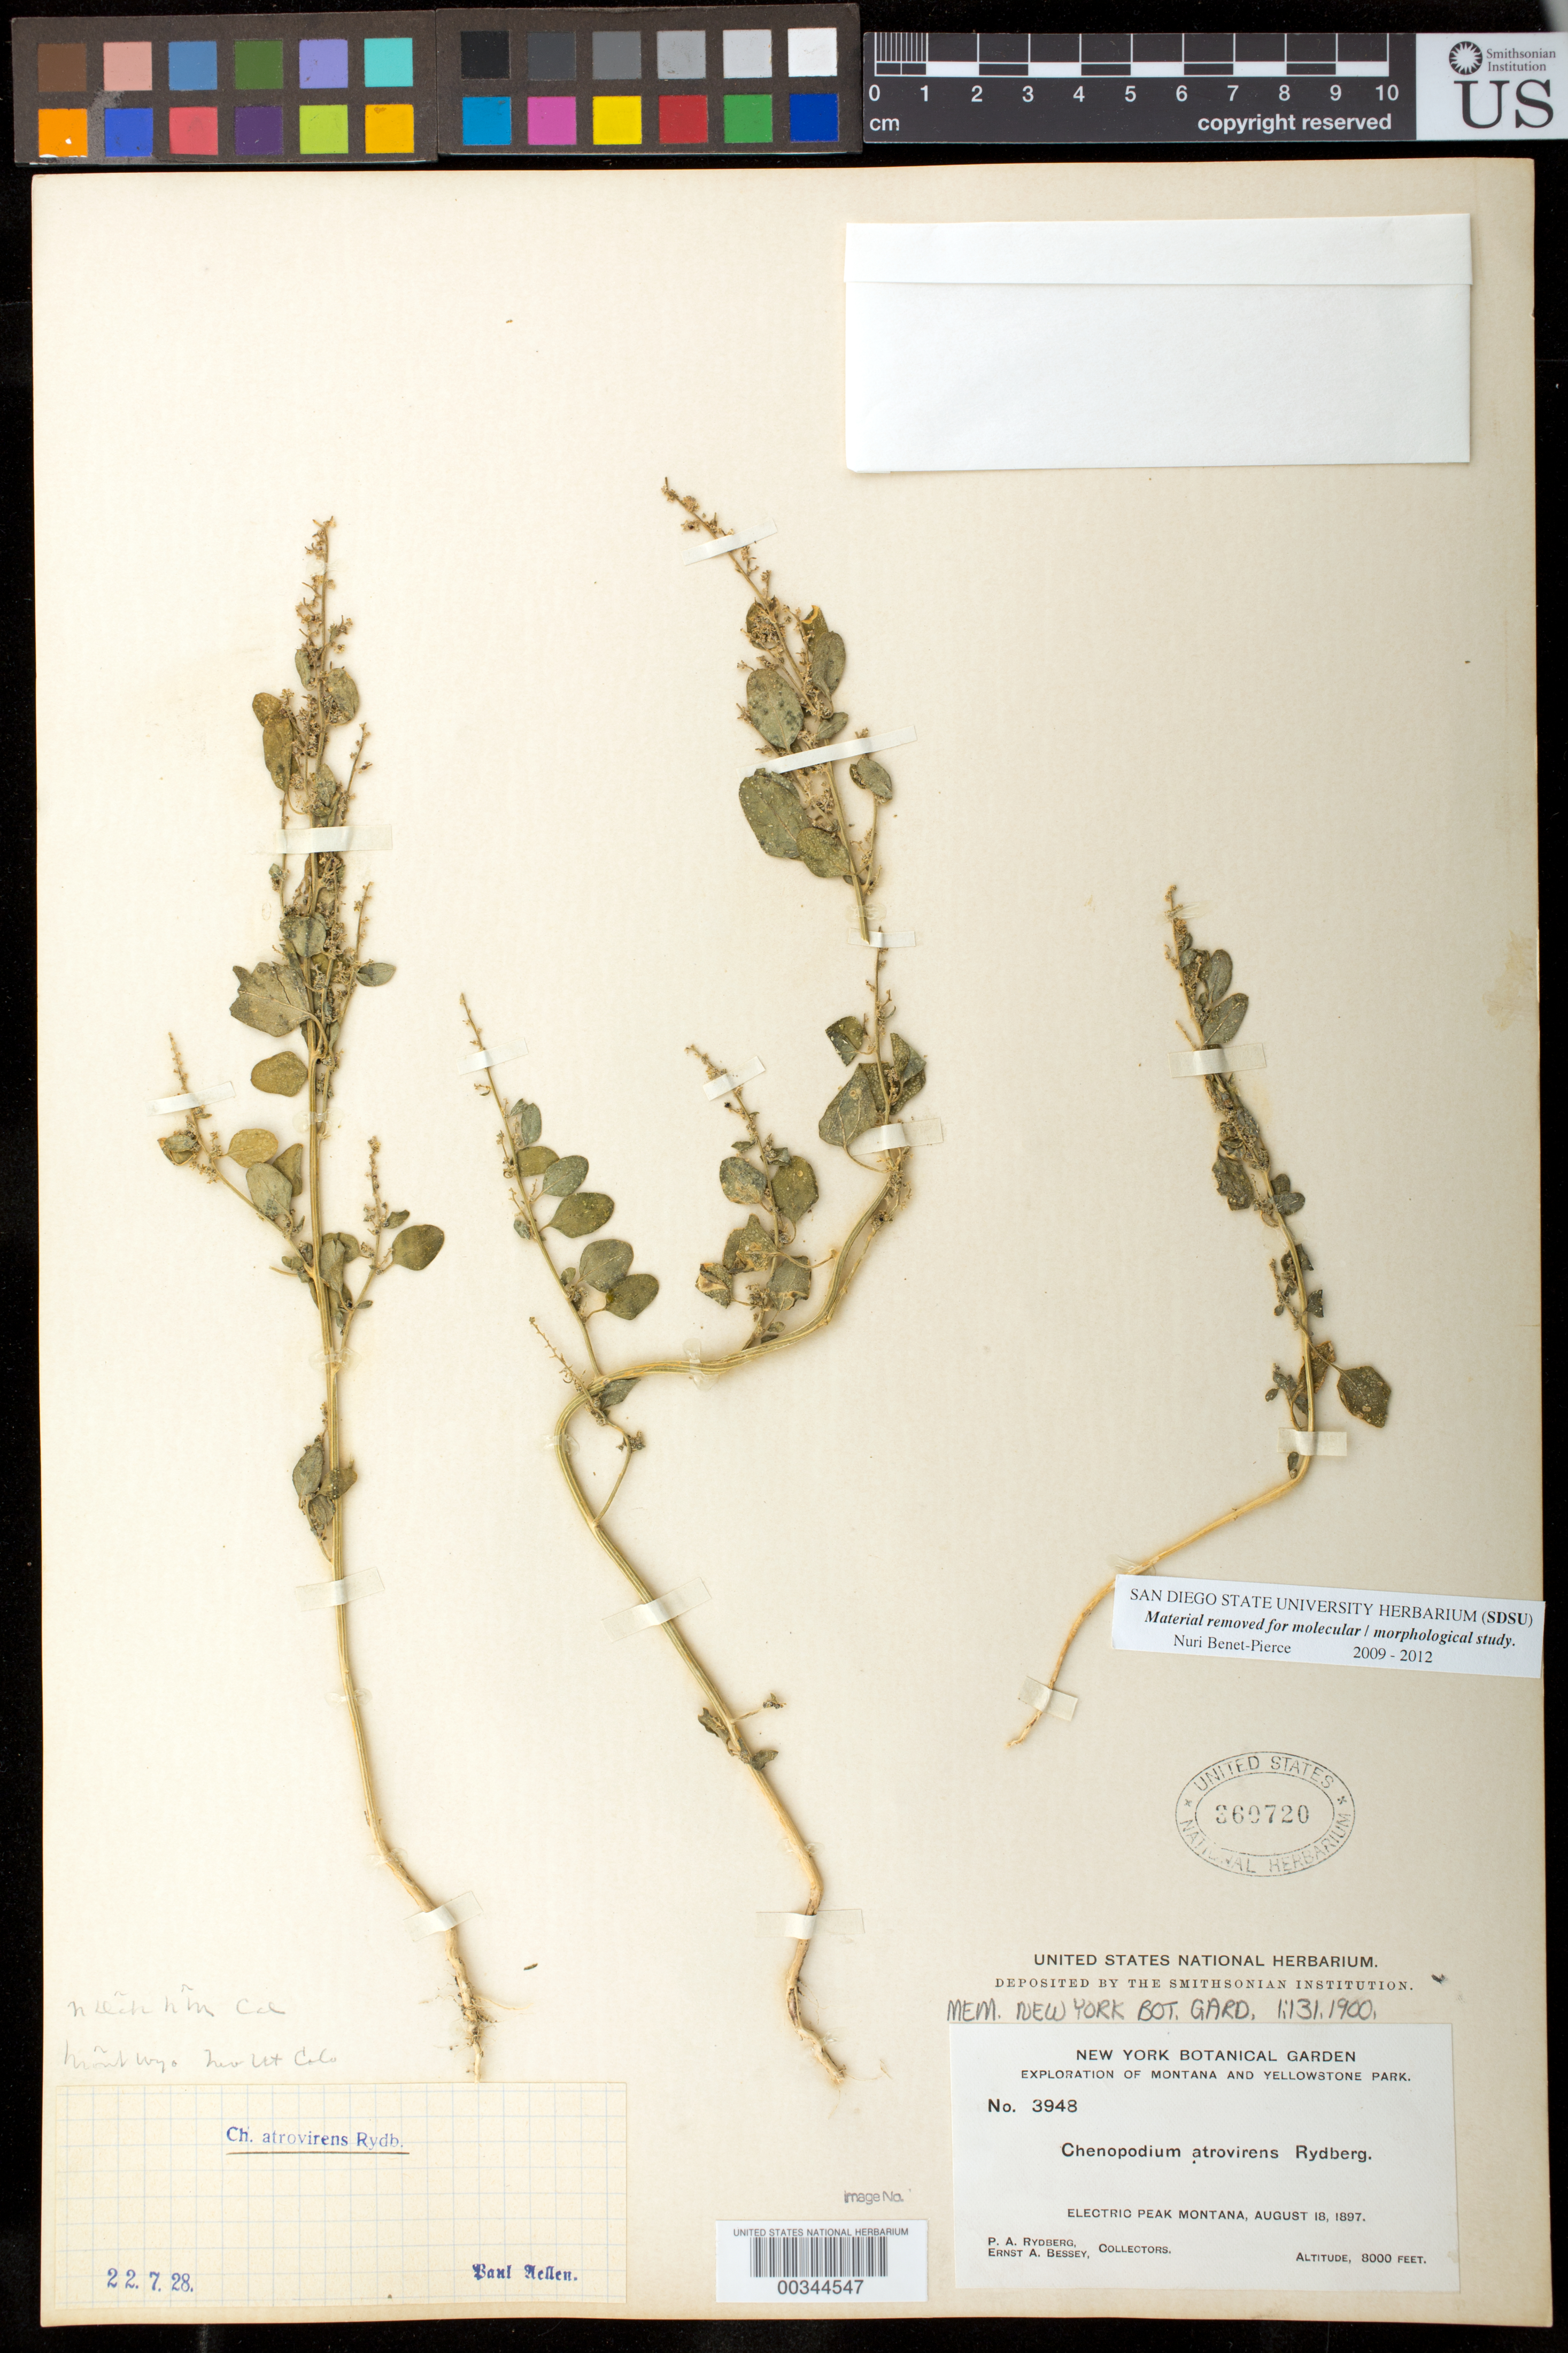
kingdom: Plantae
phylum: Tracheophyta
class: Magnoliopsida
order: Caryophyllales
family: Amaranthaceae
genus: Chenopodium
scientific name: Chenopodium atrovirens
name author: Rydb.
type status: Isotype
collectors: P. A. Rydberg & E. Bessey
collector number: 3948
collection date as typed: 18 Aug 1897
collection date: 1897-08-18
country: United States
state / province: Montana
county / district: Park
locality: Foothills of Electric Peak.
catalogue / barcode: US 360720